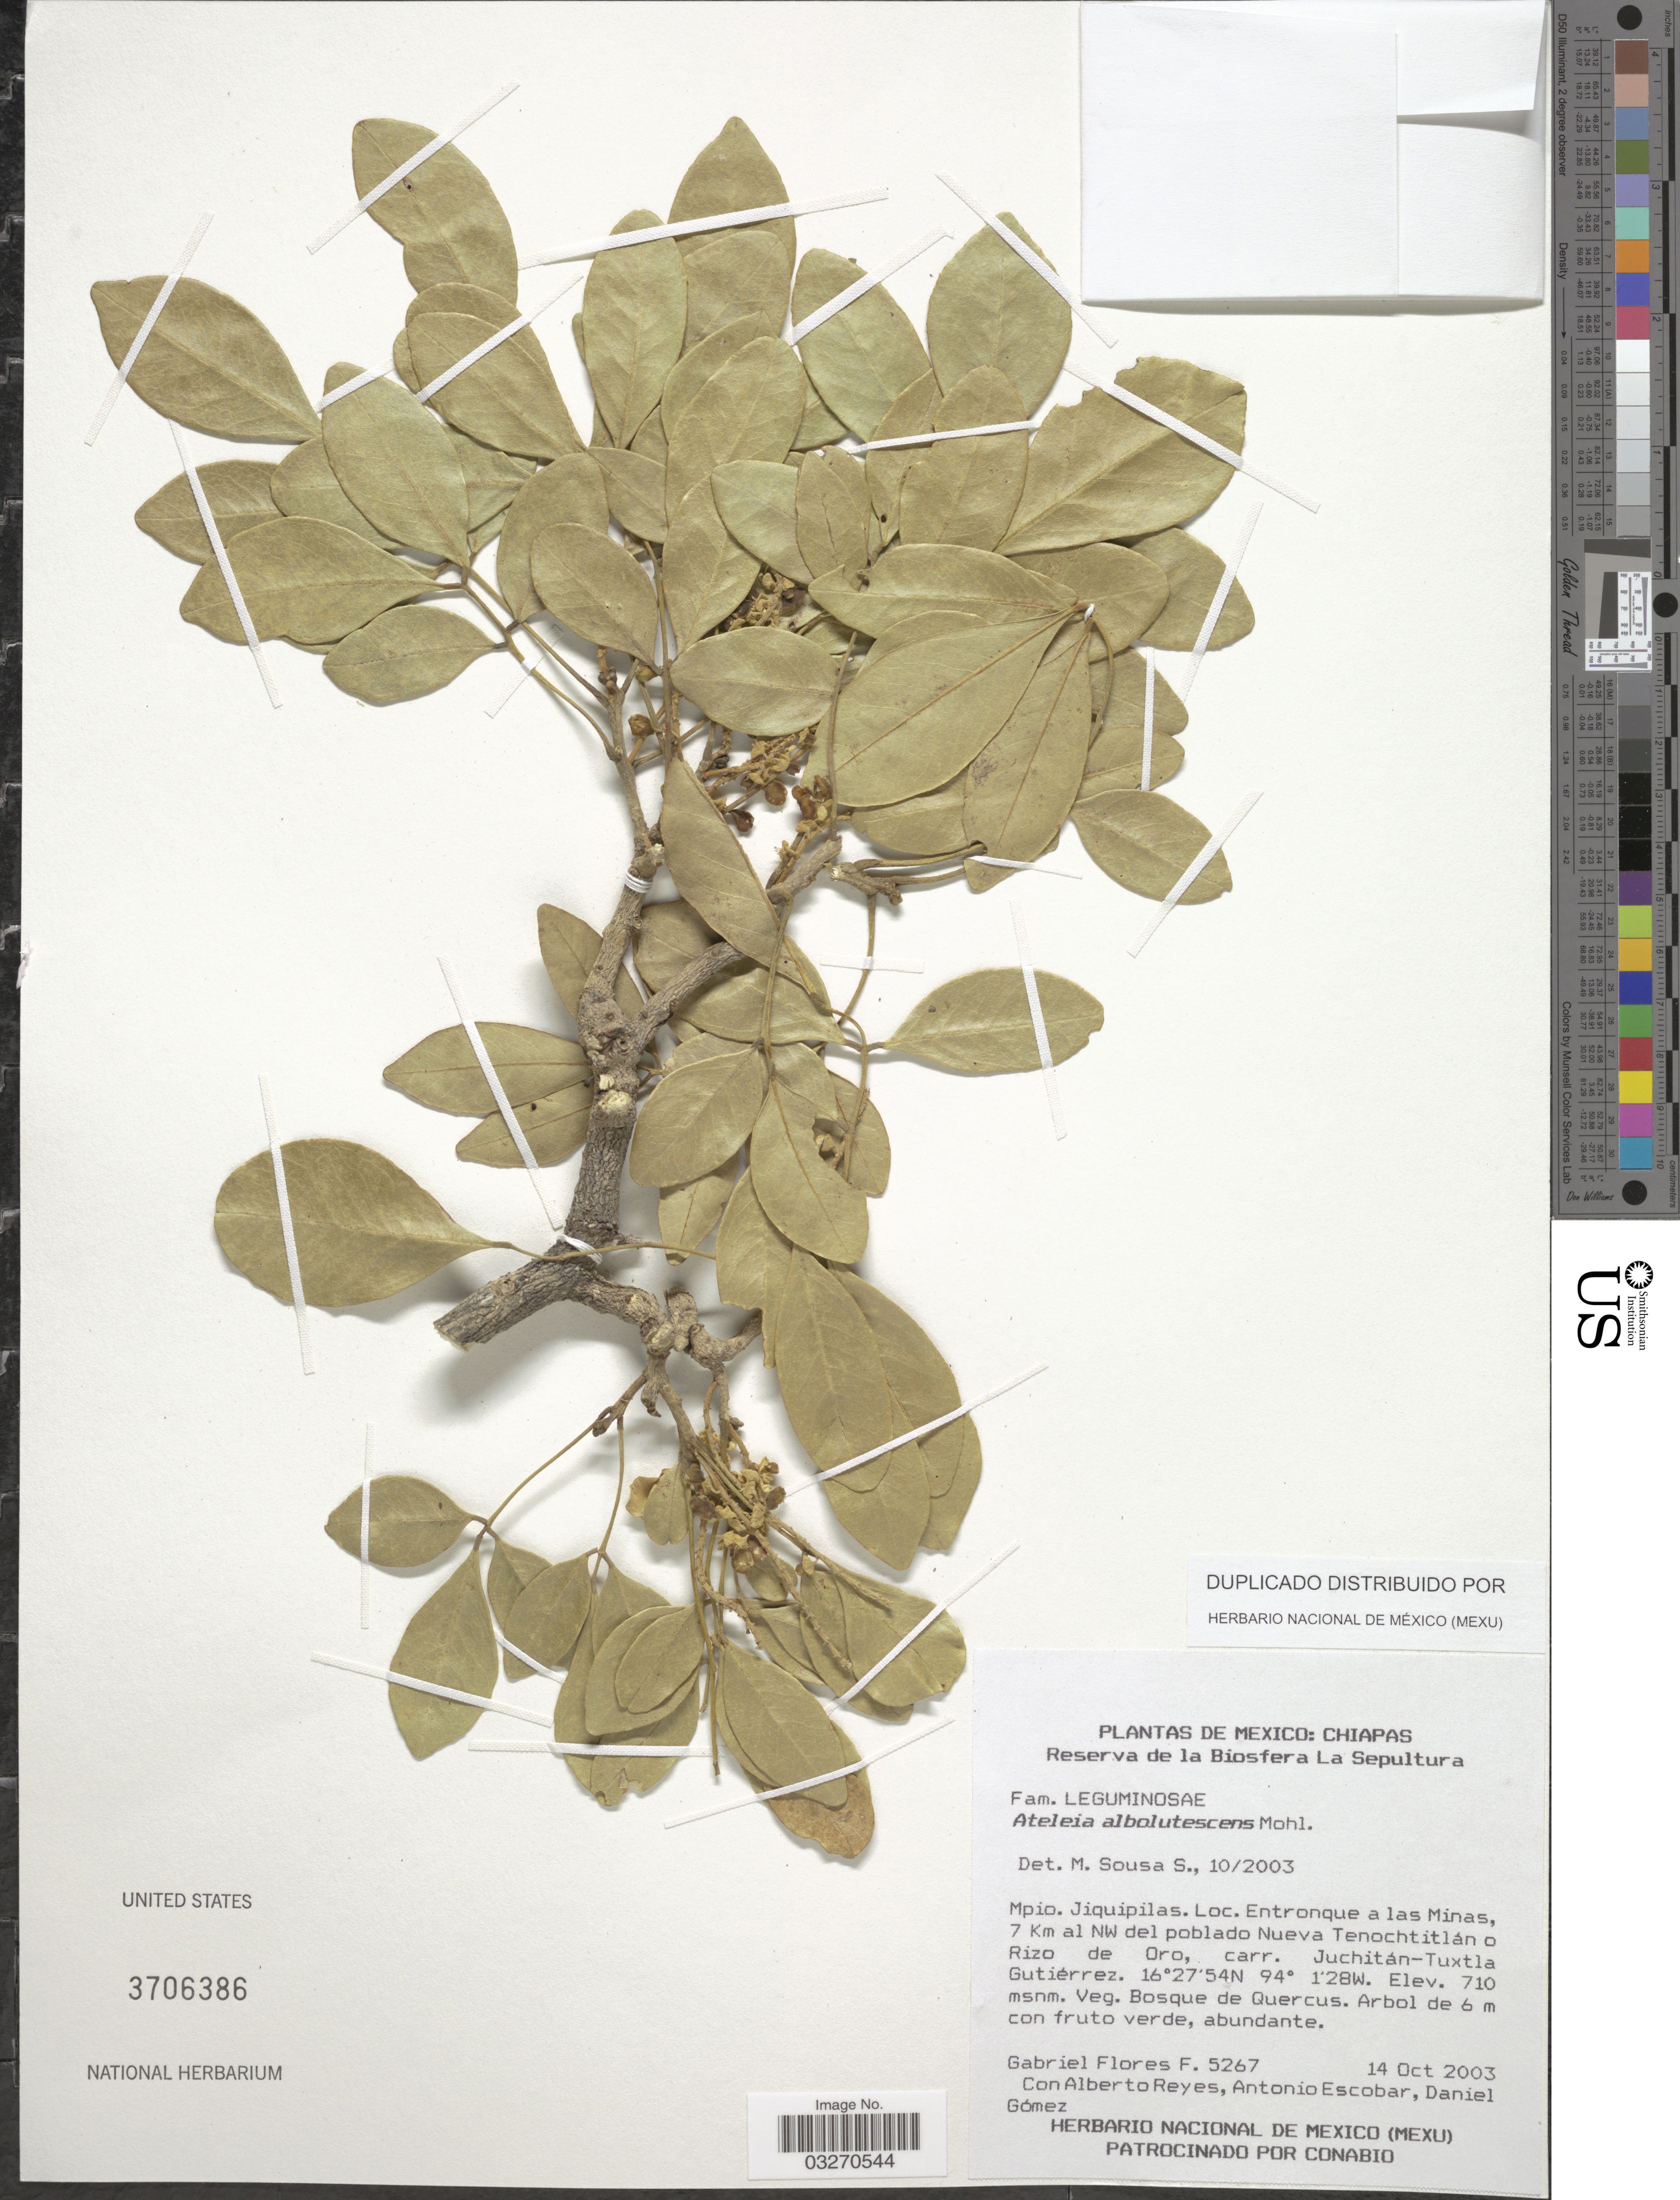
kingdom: Plantae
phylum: Tracheophyta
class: Magnoliopsida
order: Fabales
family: Fabaceae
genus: Ateleia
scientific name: Ateleia albolutescens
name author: Mohlenbr.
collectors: G. Flores F., A. Reyes, A. Escobar & D. Gomez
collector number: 5267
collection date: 2003-10-14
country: Mexico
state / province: Chiapas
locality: Reserva de la Biosfera La Sepultura. Mpio. Jiquípilas. Entronque a las Minas, 7 Km al NW del poblado Nueva Tenochtitlán o Rizo de Oro, carr. Juchitán-Tuxtla Gutiérrez.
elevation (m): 710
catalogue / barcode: US 3706386